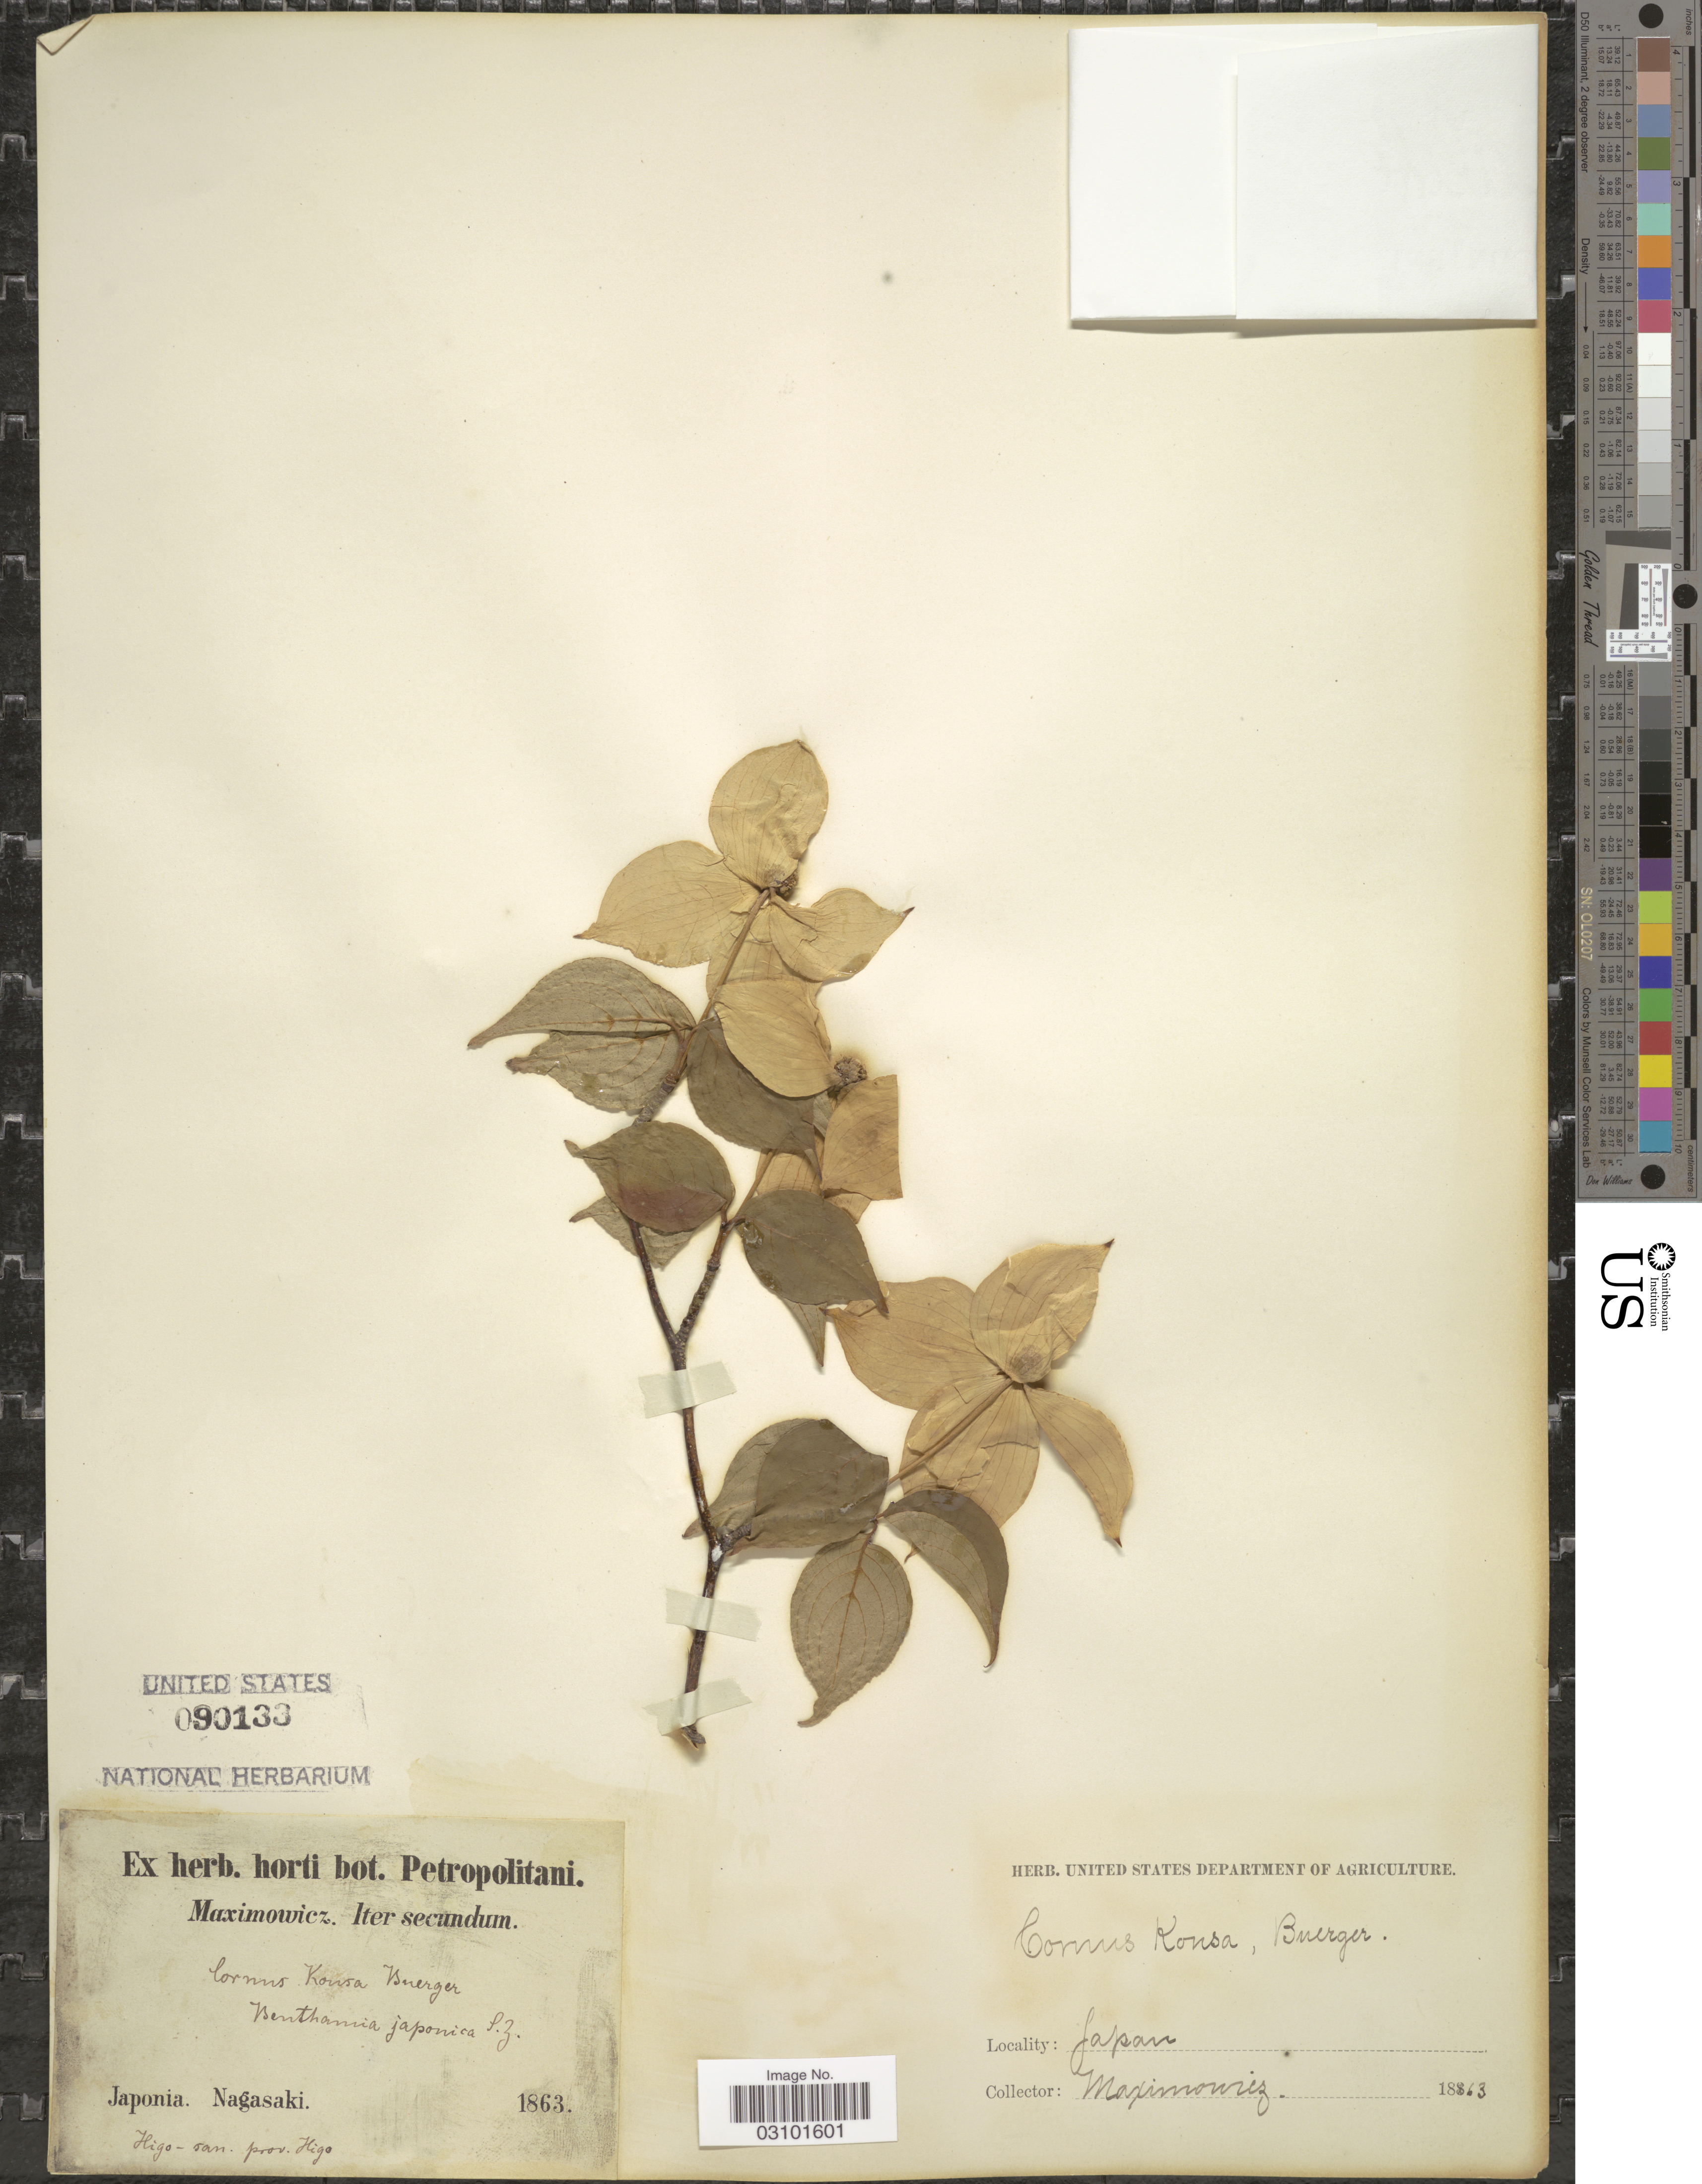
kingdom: Plantae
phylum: Tracheophyta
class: Magnoliopsida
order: Cornales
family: Cornaceae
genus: Cornus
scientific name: Cornus kousa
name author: F. Buerger ex Miq.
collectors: -. Maximowicz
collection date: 1863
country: Japan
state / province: Nagasaki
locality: Higo - san prov. Higo.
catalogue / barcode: US 90133